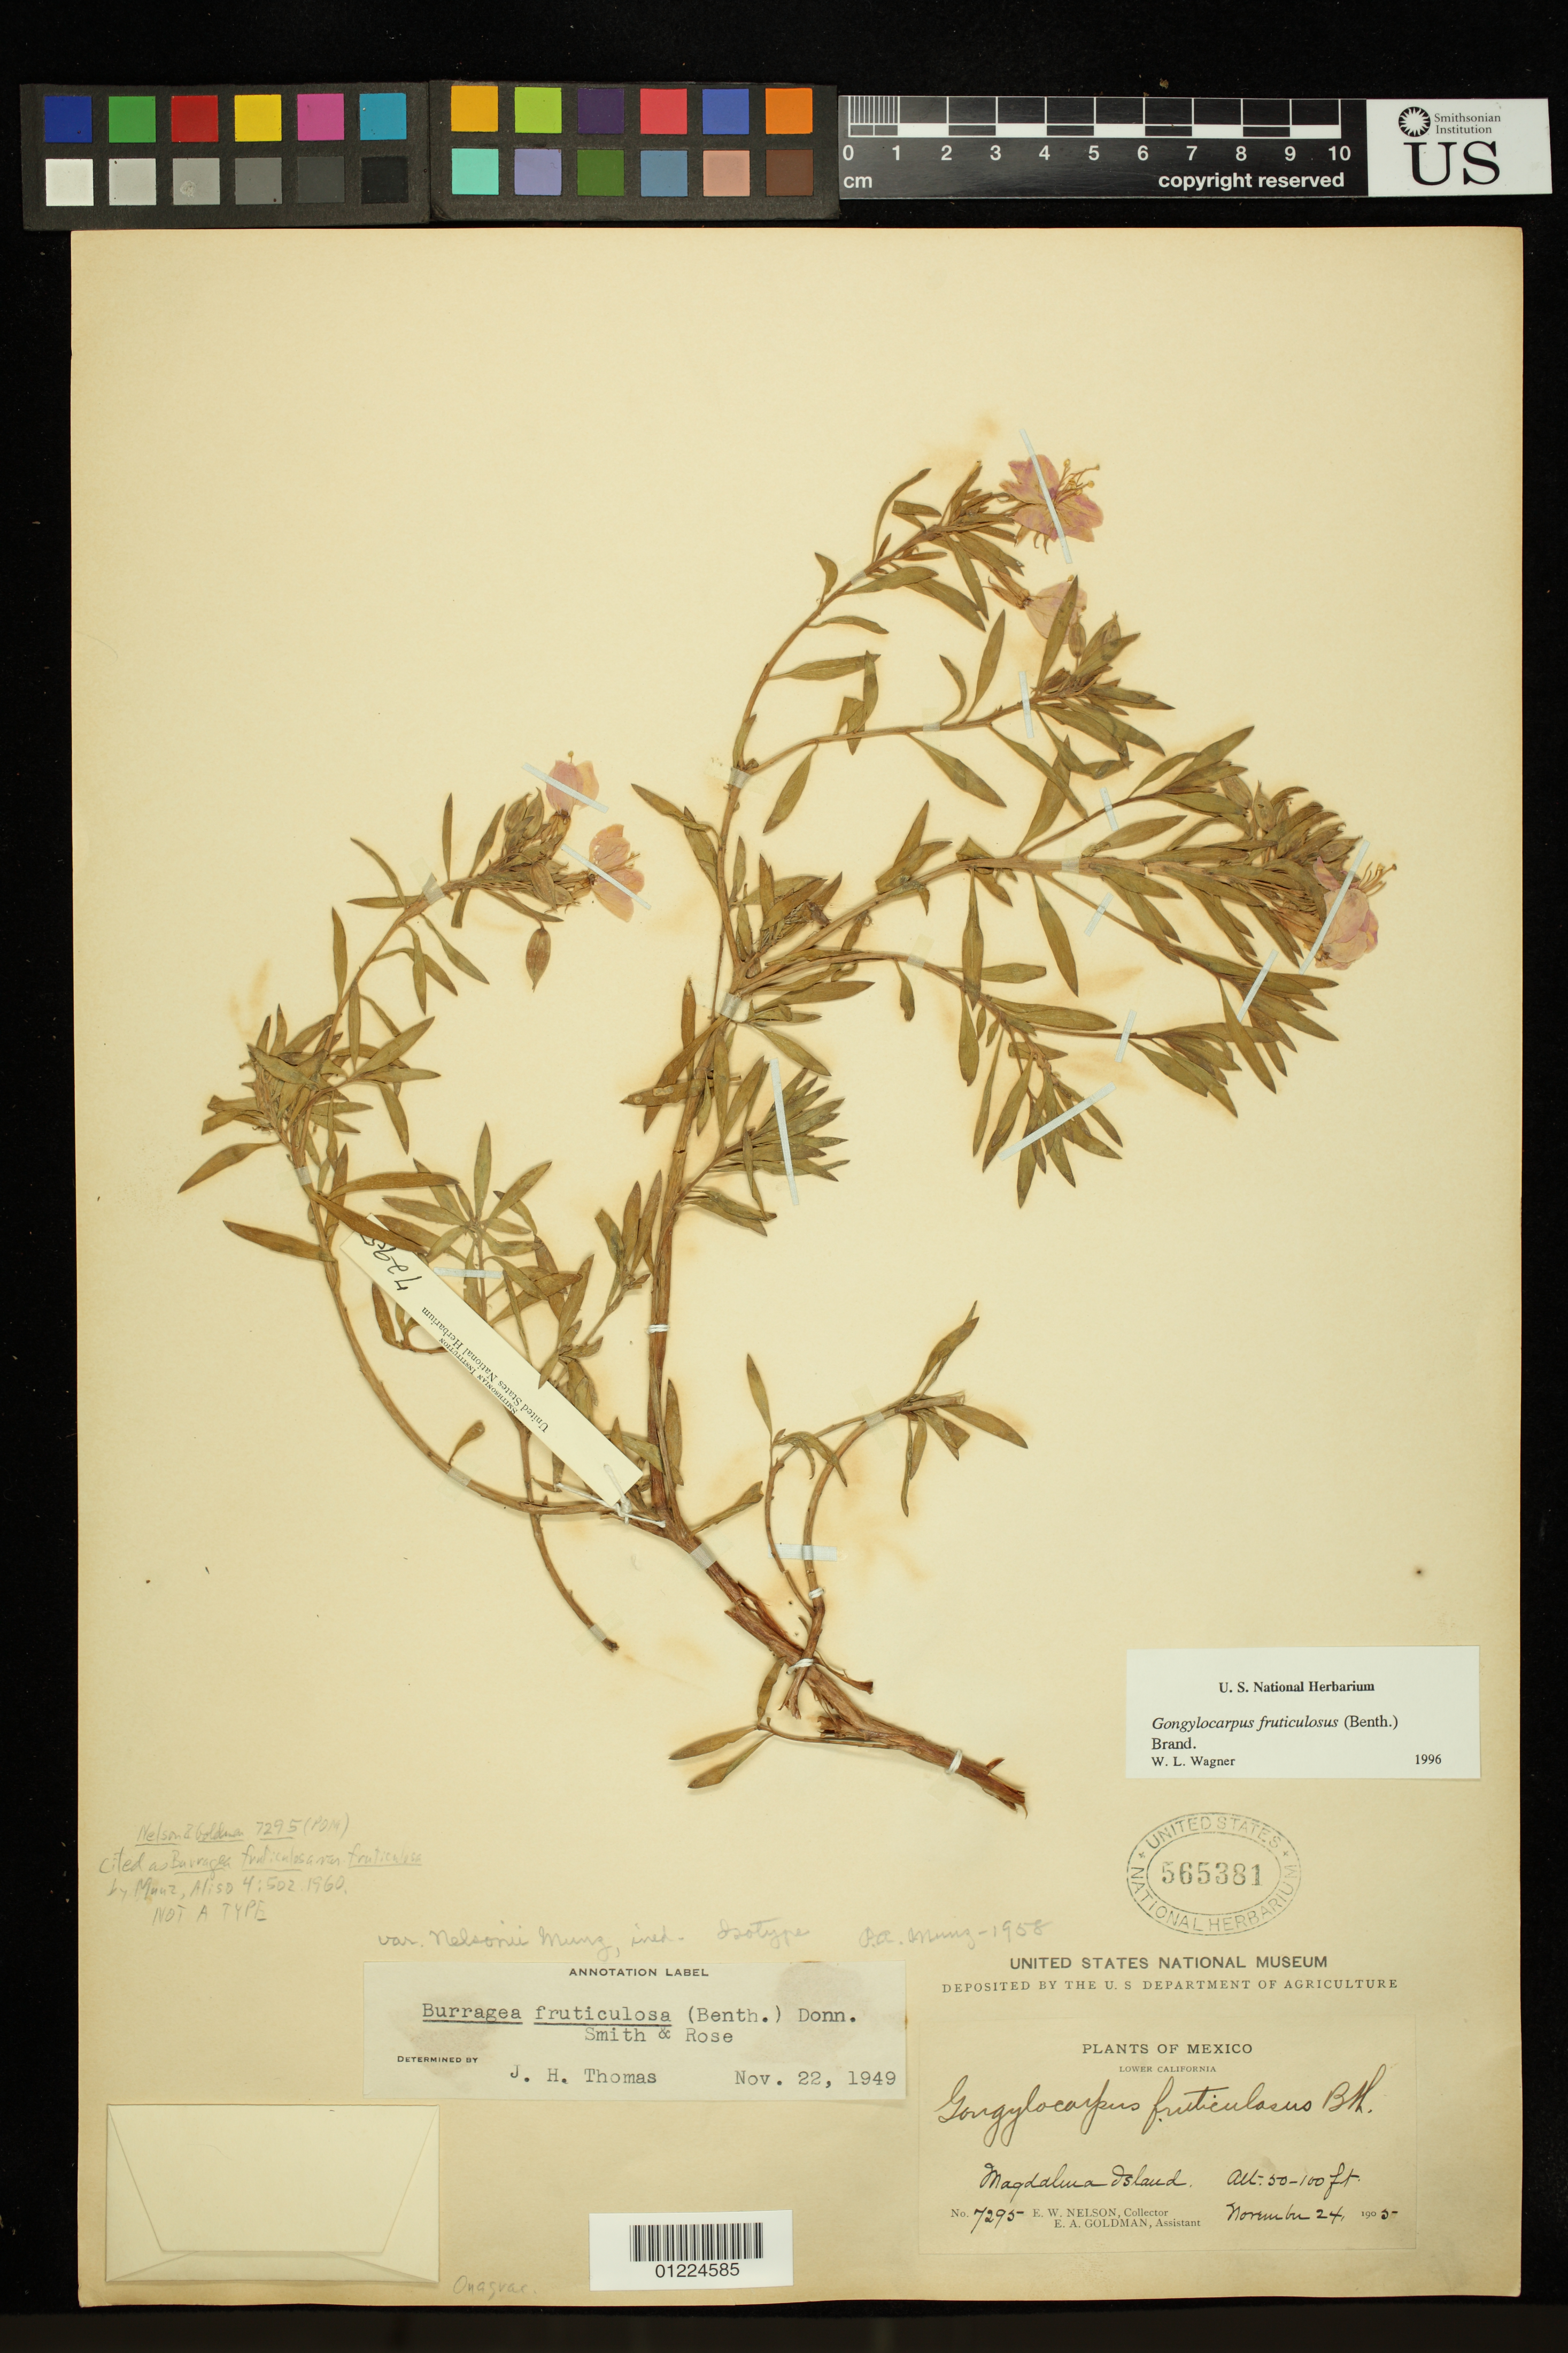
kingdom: Plantae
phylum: Tracheophyta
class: Magnoliopsida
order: Myrtales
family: Onagraceae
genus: Gongylocarpus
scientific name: Gongylocarpus fruticulosus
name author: (Benth.) K. Brandegee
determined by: Wagner, W. L., (BOT), Smithsonian Institution - National Museum of Natural History (UNITED STATES)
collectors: E. W. Nelson & E. A. Goldman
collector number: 7295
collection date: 1905-11-24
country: Mexico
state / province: Baja California Sur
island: Magdalena Island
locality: Magdalena Island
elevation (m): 15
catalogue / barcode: US 565381